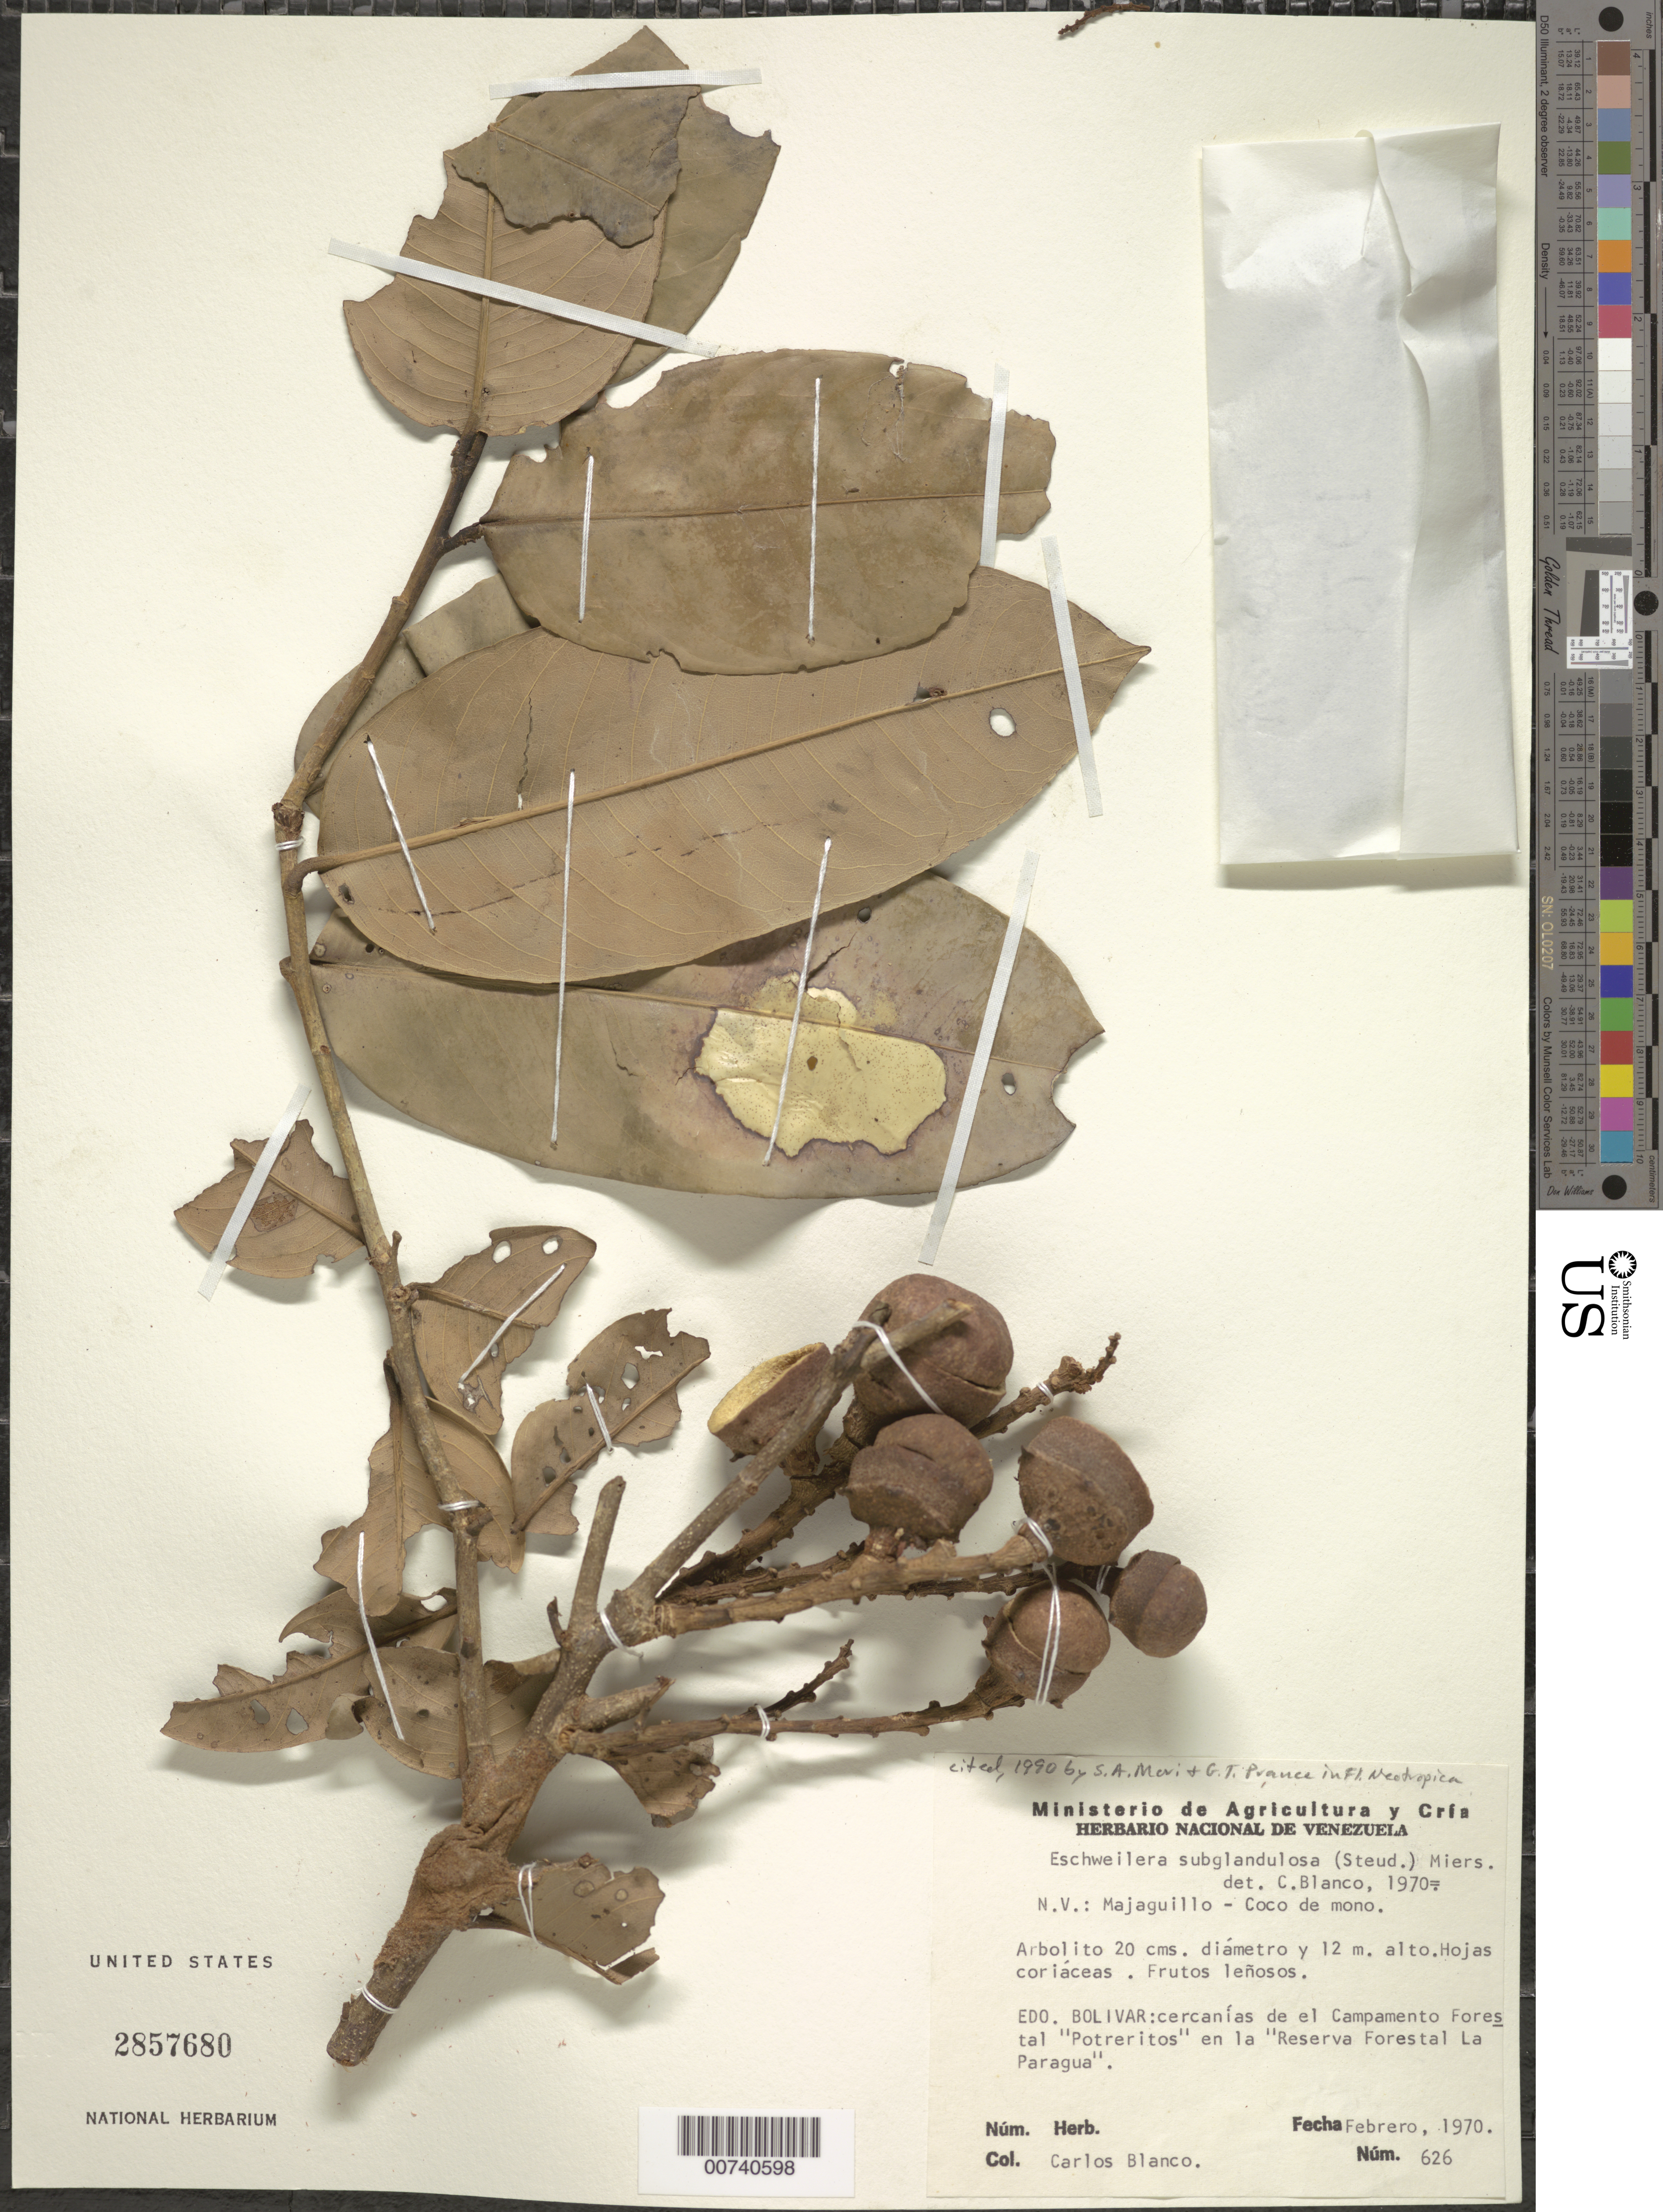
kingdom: Plantae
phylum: Tracheophyta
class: Magnoliopsida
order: Ericales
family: Lecythidaceae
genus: Eschweilera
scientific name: Eschweilera subglandulosa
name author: (Steud. ex Berg) Miers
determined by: Mori, Scott A.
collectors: C. A. Blanco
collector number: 626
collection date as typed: Feb-70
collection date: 1970-02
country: Venezuela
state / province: Bolívar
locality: Campamento Forestal "Potreritos", Reserva Forestal La Paragua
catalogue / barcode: US 2857680